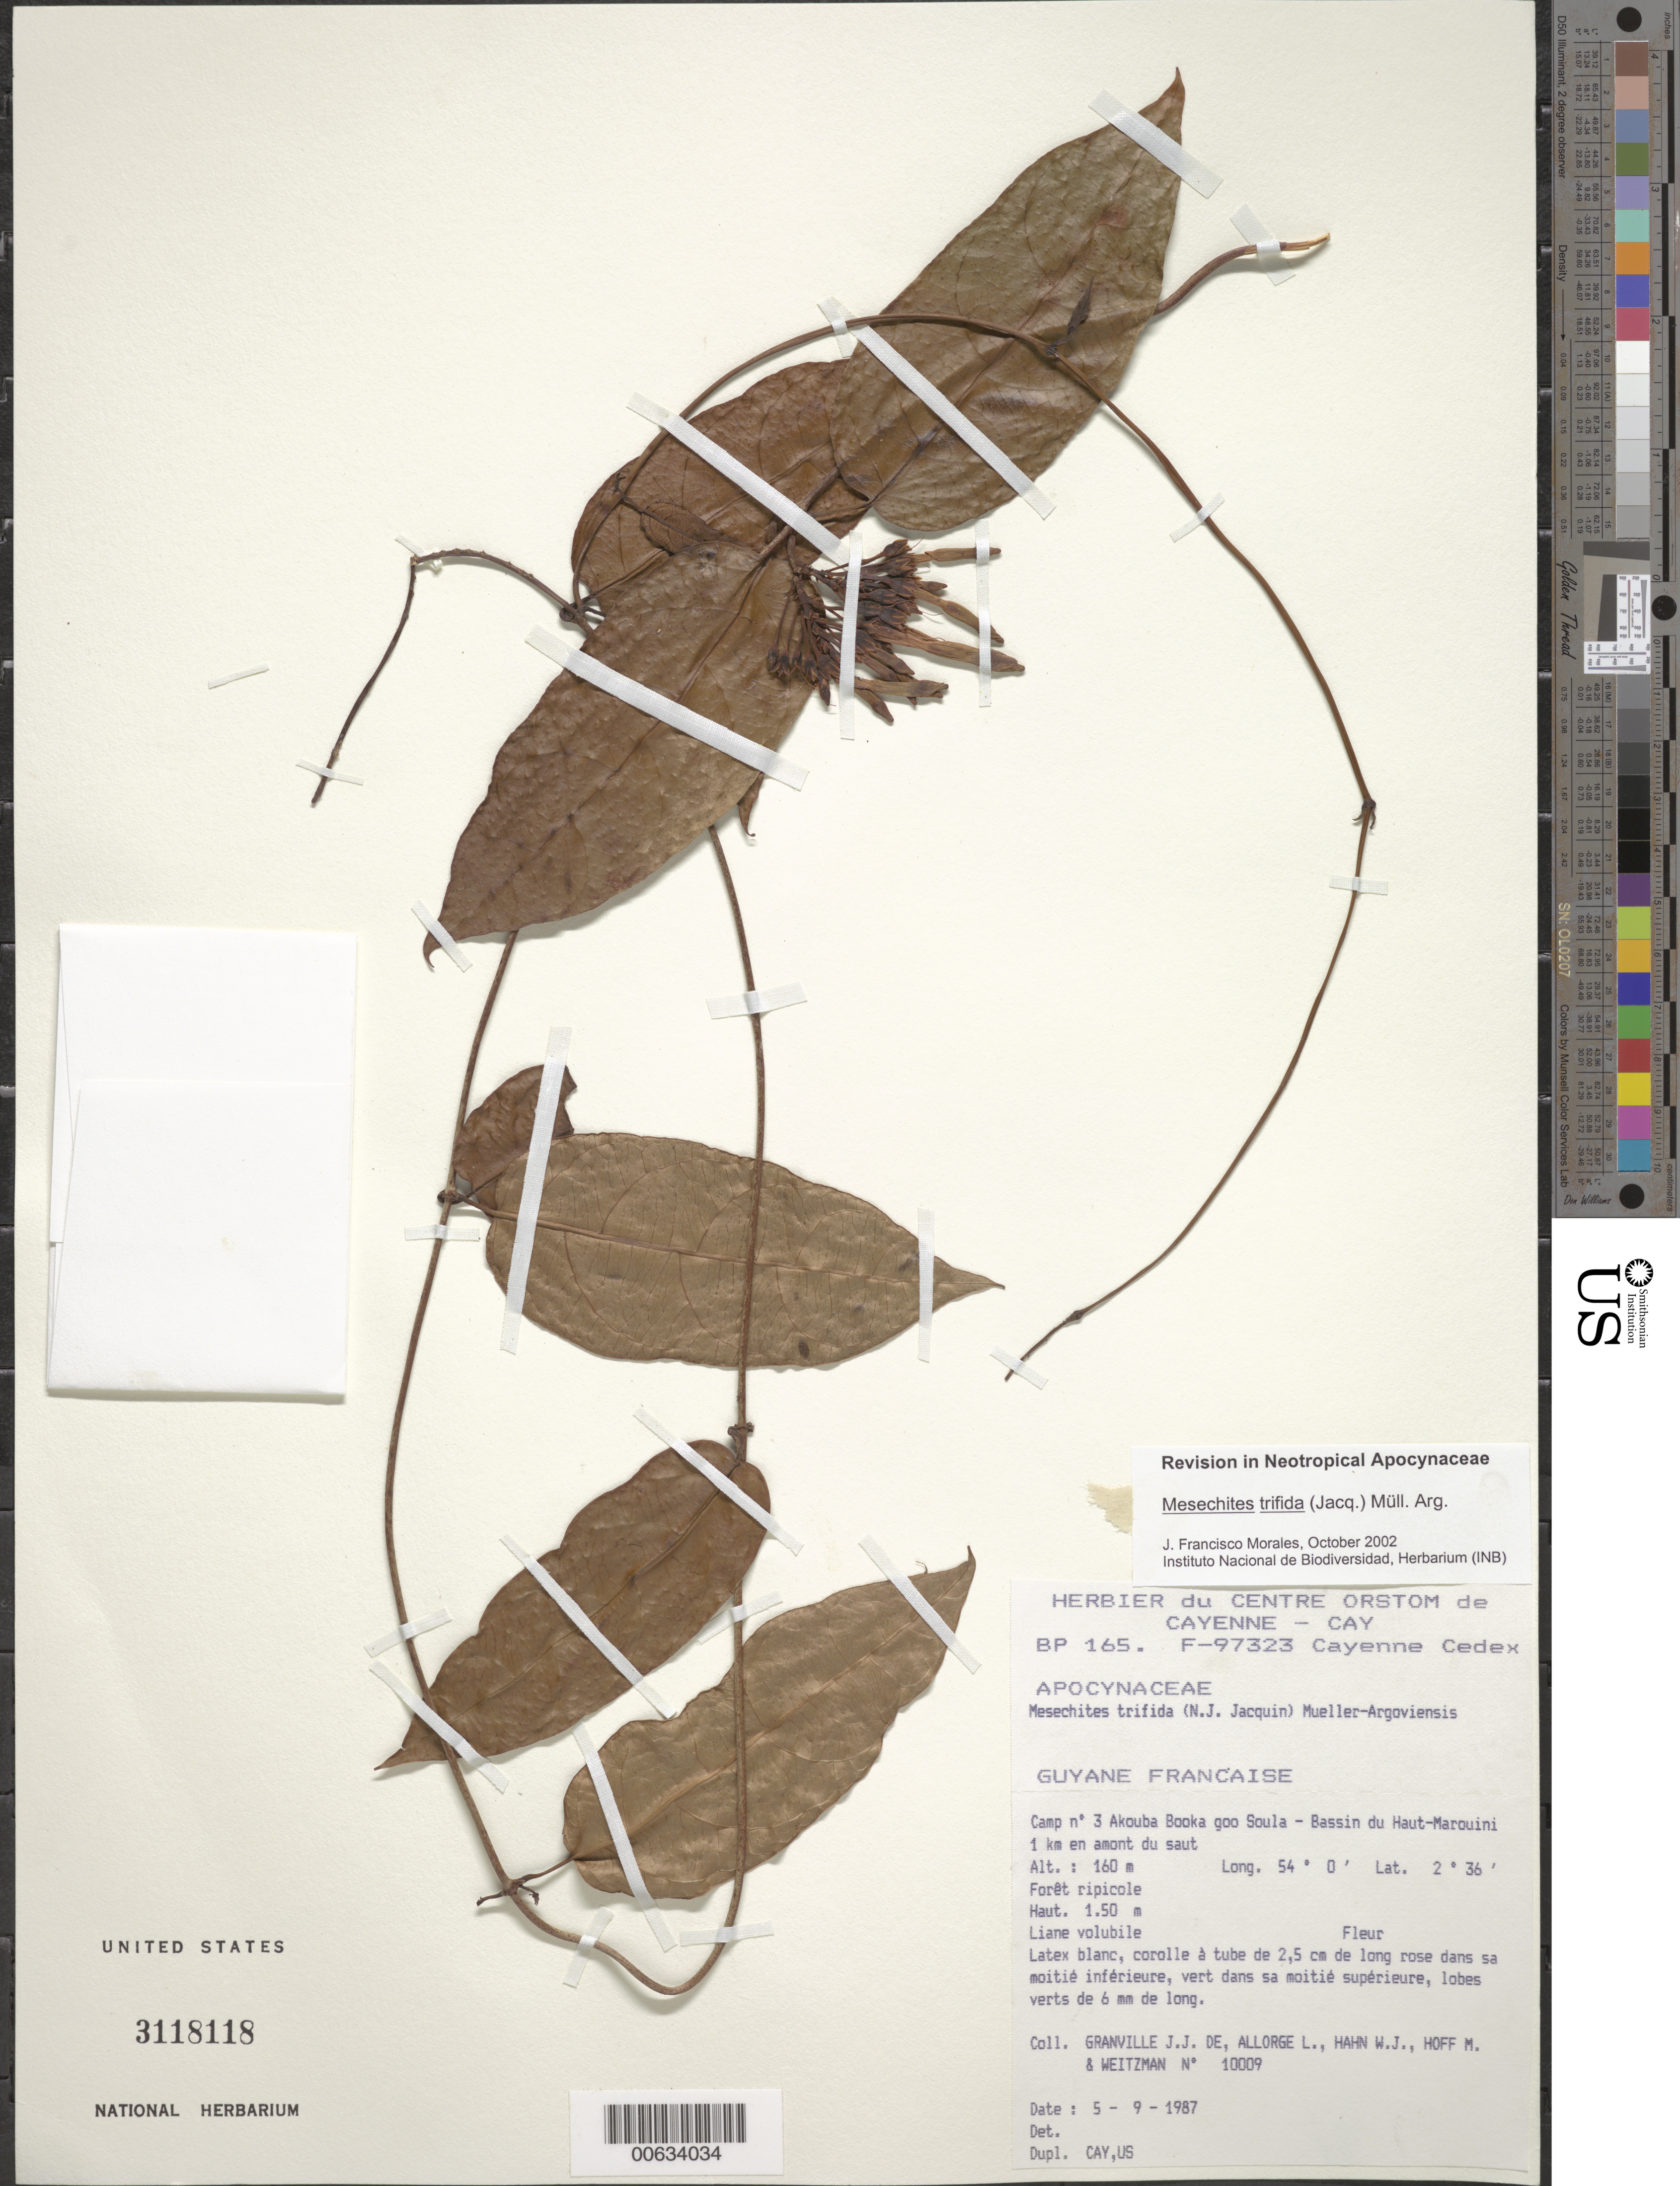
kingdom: Plantae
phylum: Tracheophyta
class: Magnoliopsida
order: Gentianales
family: Apocynaceae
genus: Mesechites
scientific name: Mesechites trifidus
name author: (Jacq.) Müll. Arg.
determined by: Morales, J. F.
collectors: J.-J. de Granville, L. Allorge, W. J. Hahn, M. Hoff & A. L. Weitzman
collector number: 10009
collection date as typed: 5-Sep-87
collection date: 1987-09-05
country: French Guiana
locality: Akouba Booka goo Soula, Camp #3, Bassin du Haut Marouini. 1 km en amont du saut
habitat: Riparian forest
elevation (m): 160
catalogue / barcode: US 3118118